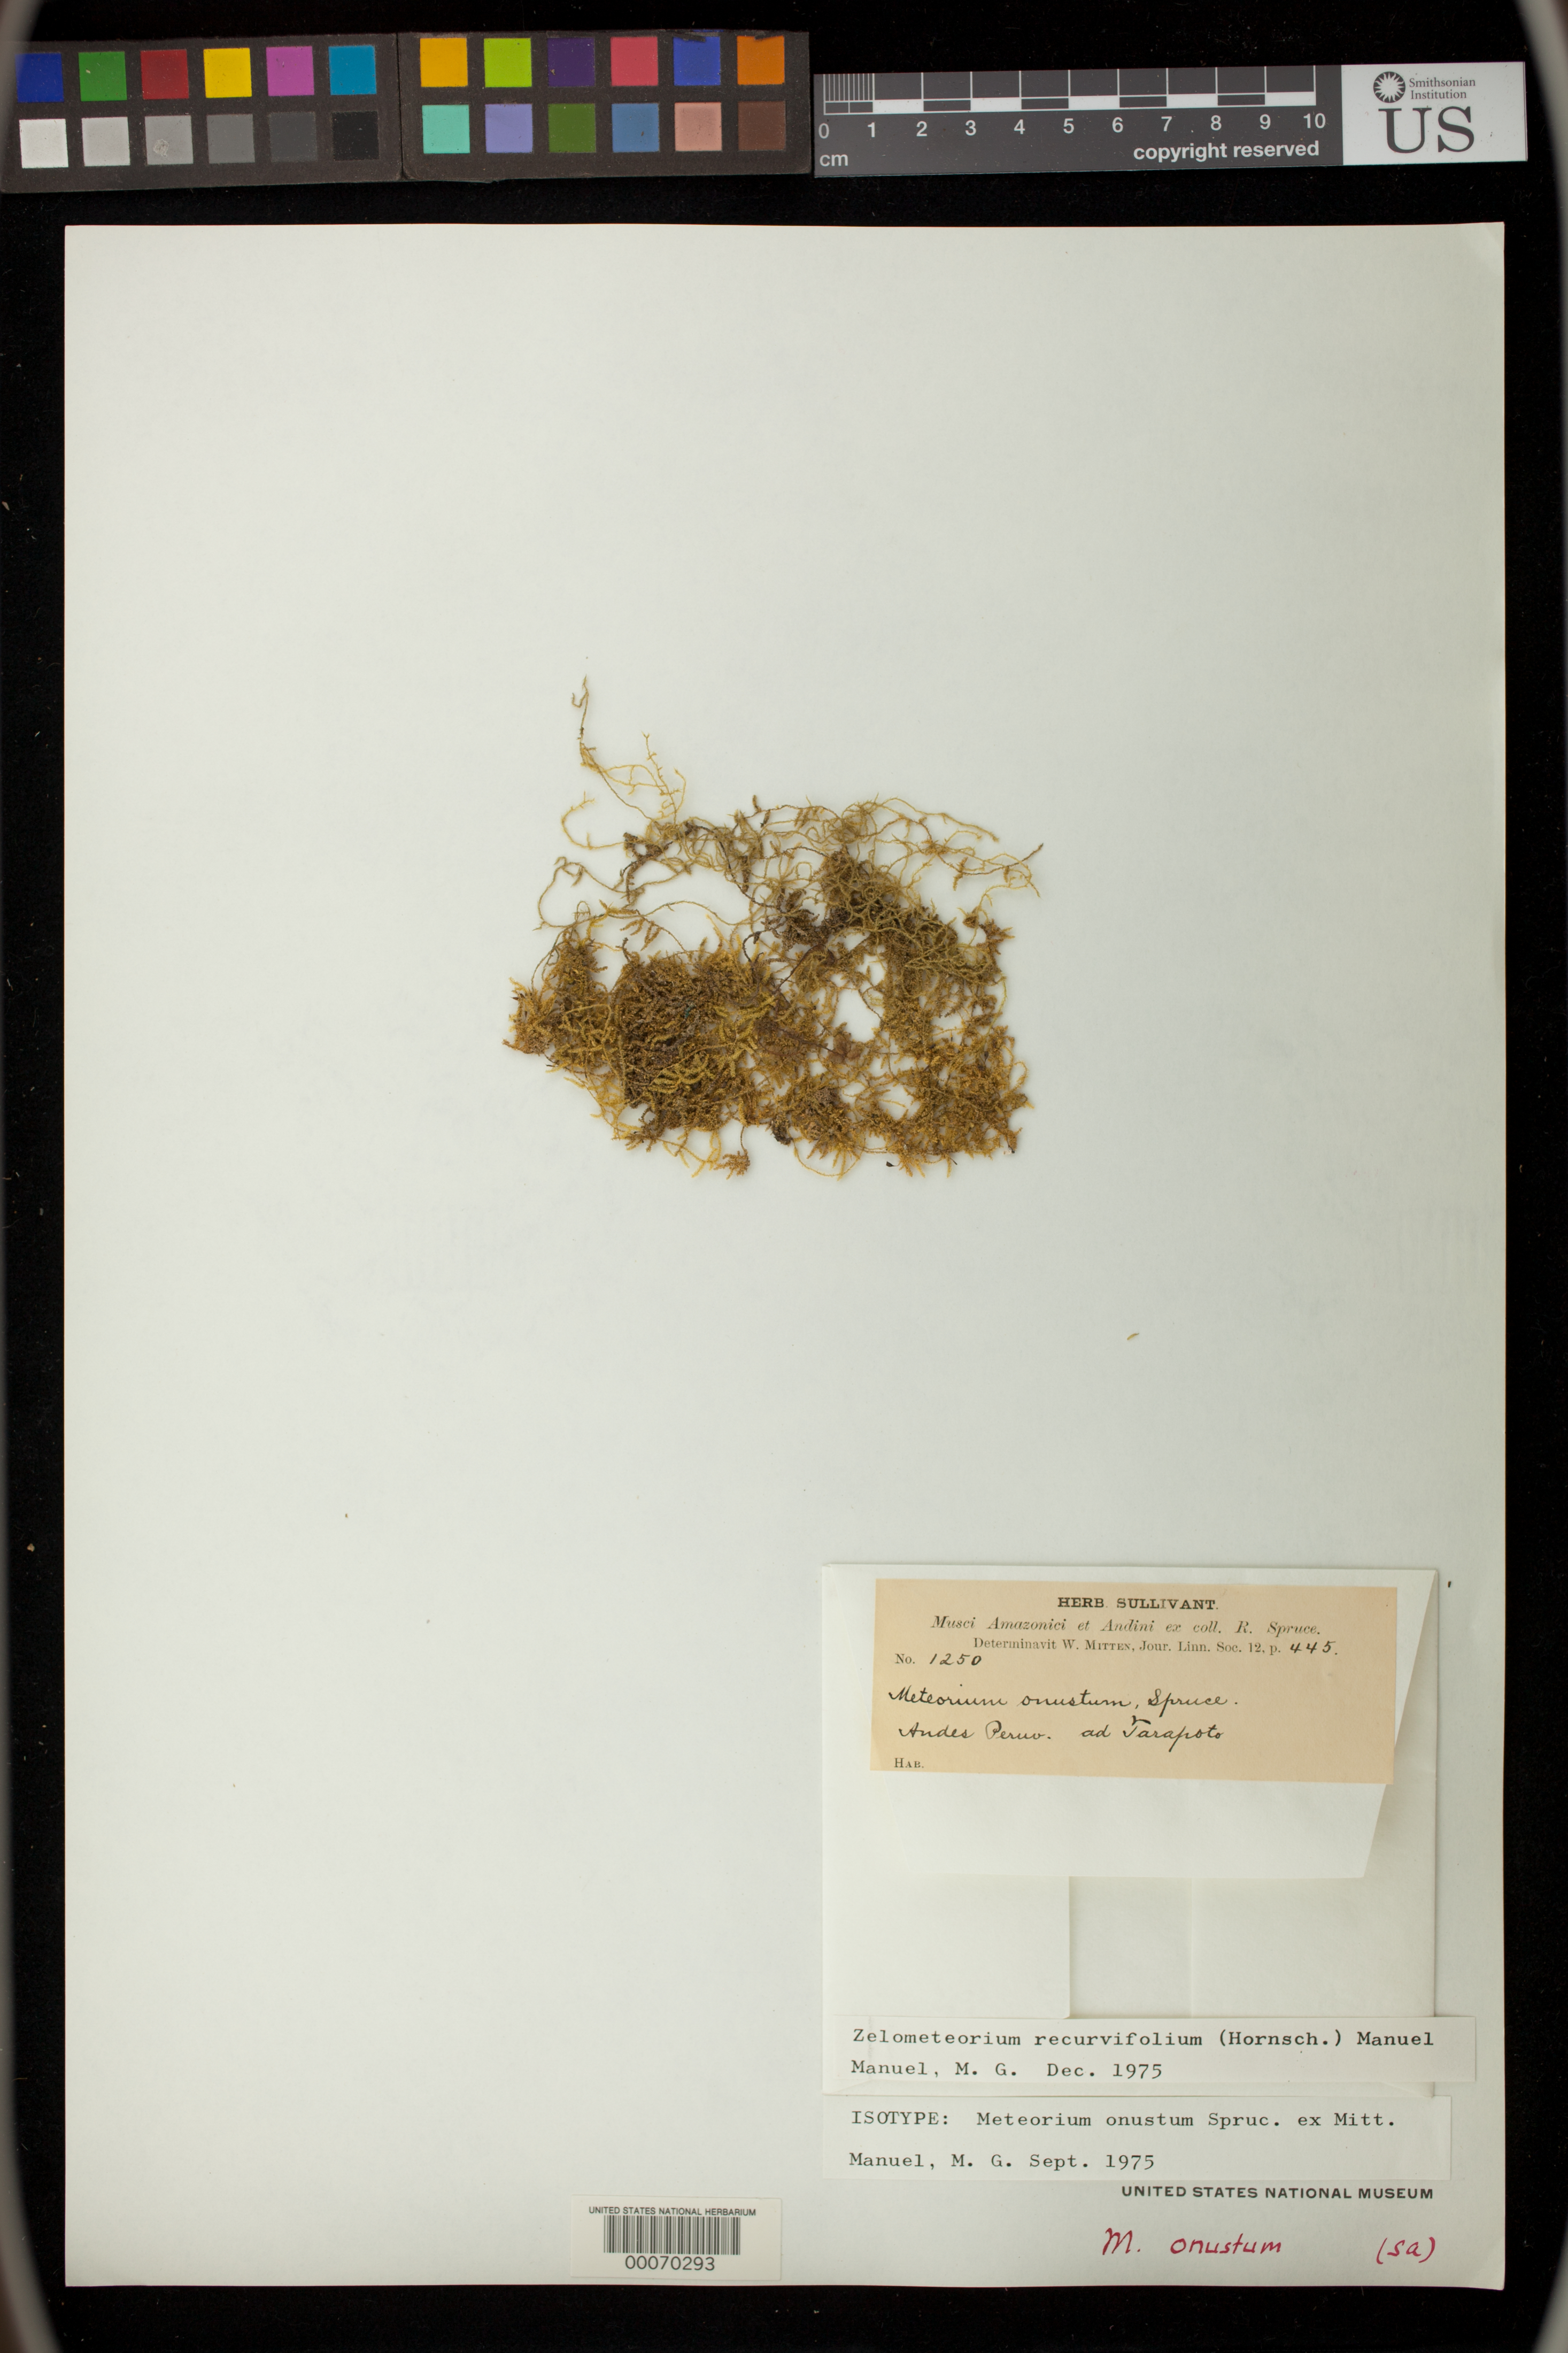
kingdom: Plantae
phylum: Bryophyta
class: Bryopsida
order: Hypnales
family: Meteoriaceae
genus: Meteorium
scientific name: Meteorium onustum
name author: Spruce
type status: Isotype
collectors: R. Spruce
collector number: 1250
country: Peru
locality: Andes Mountains, Tarapoto